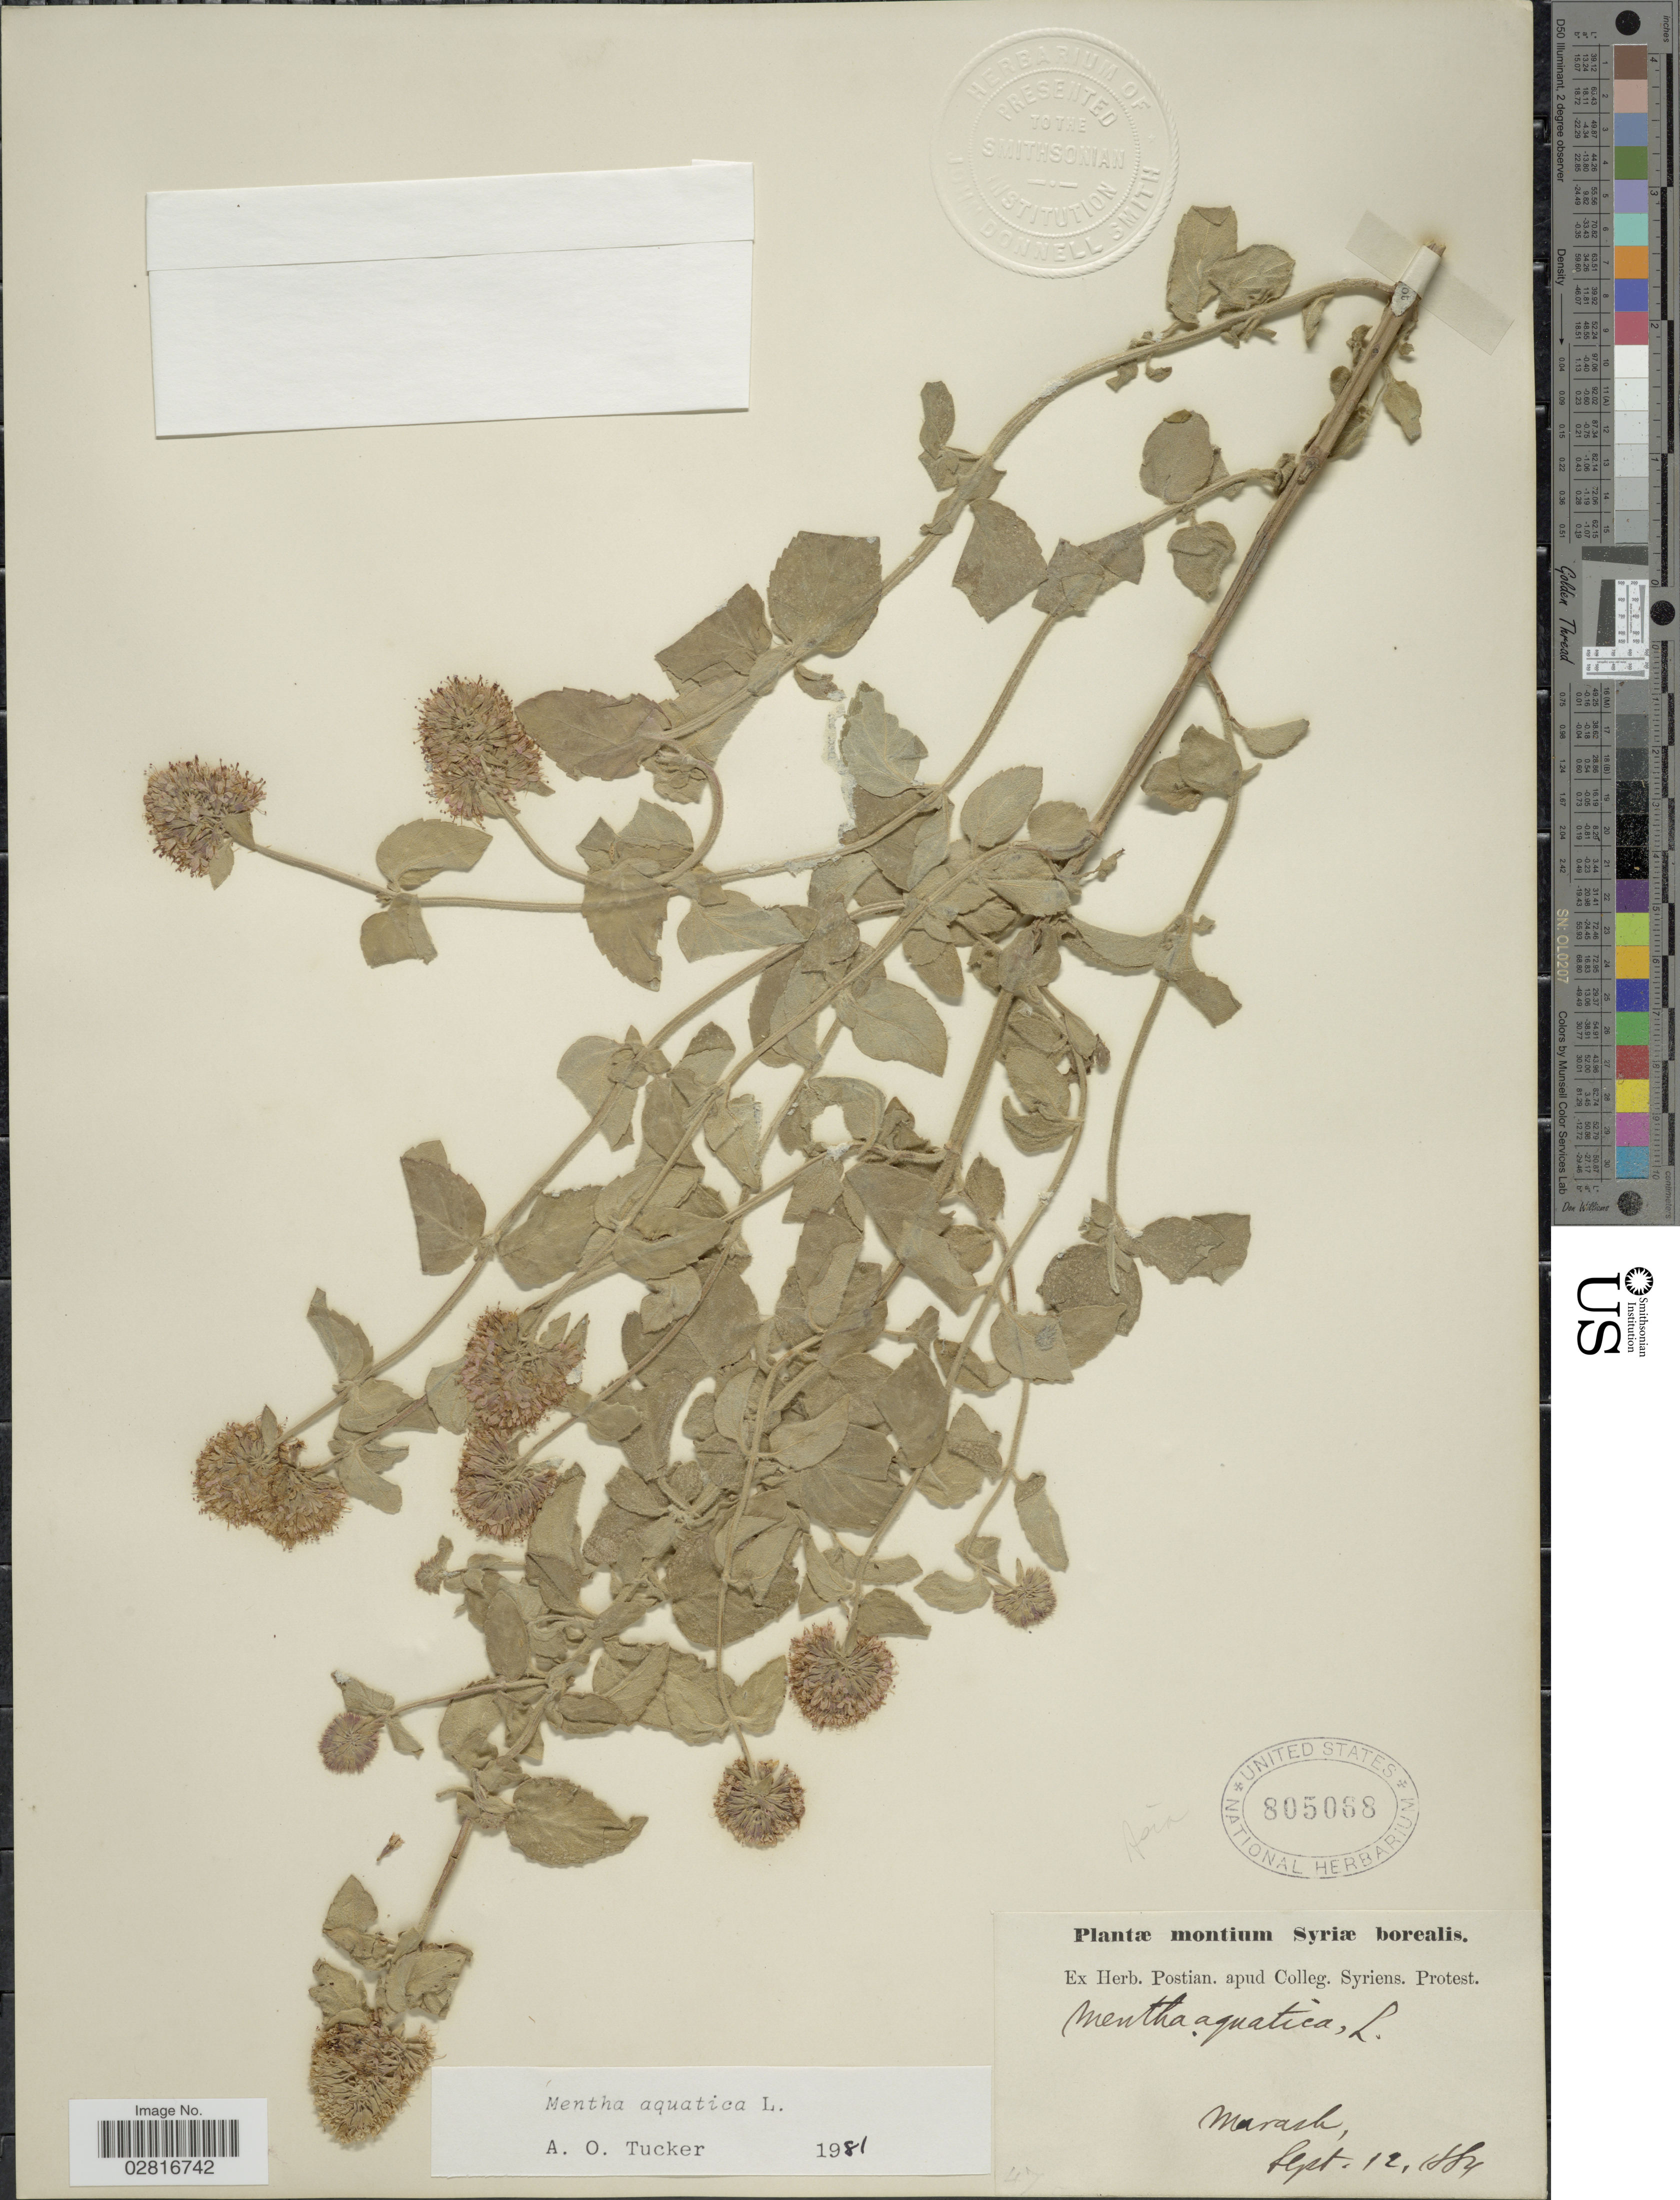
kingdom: Plantae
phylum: Tracheophyta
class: Magnoliopsida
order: Lamiales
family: Lamiaceae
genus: Mentha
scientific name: Mentha aquatica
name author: L.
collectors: ex herb. Postian. apud Colleg. Syriens. Protest. USE "Fannie P. A. Shepard" (10308853) AS PRIMARY COLLECTOR INSTEAD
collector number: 47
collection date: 1884-09-12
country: Syria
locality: Montium Syriæ borealis. Marash. Asia.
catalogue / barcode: US 805068